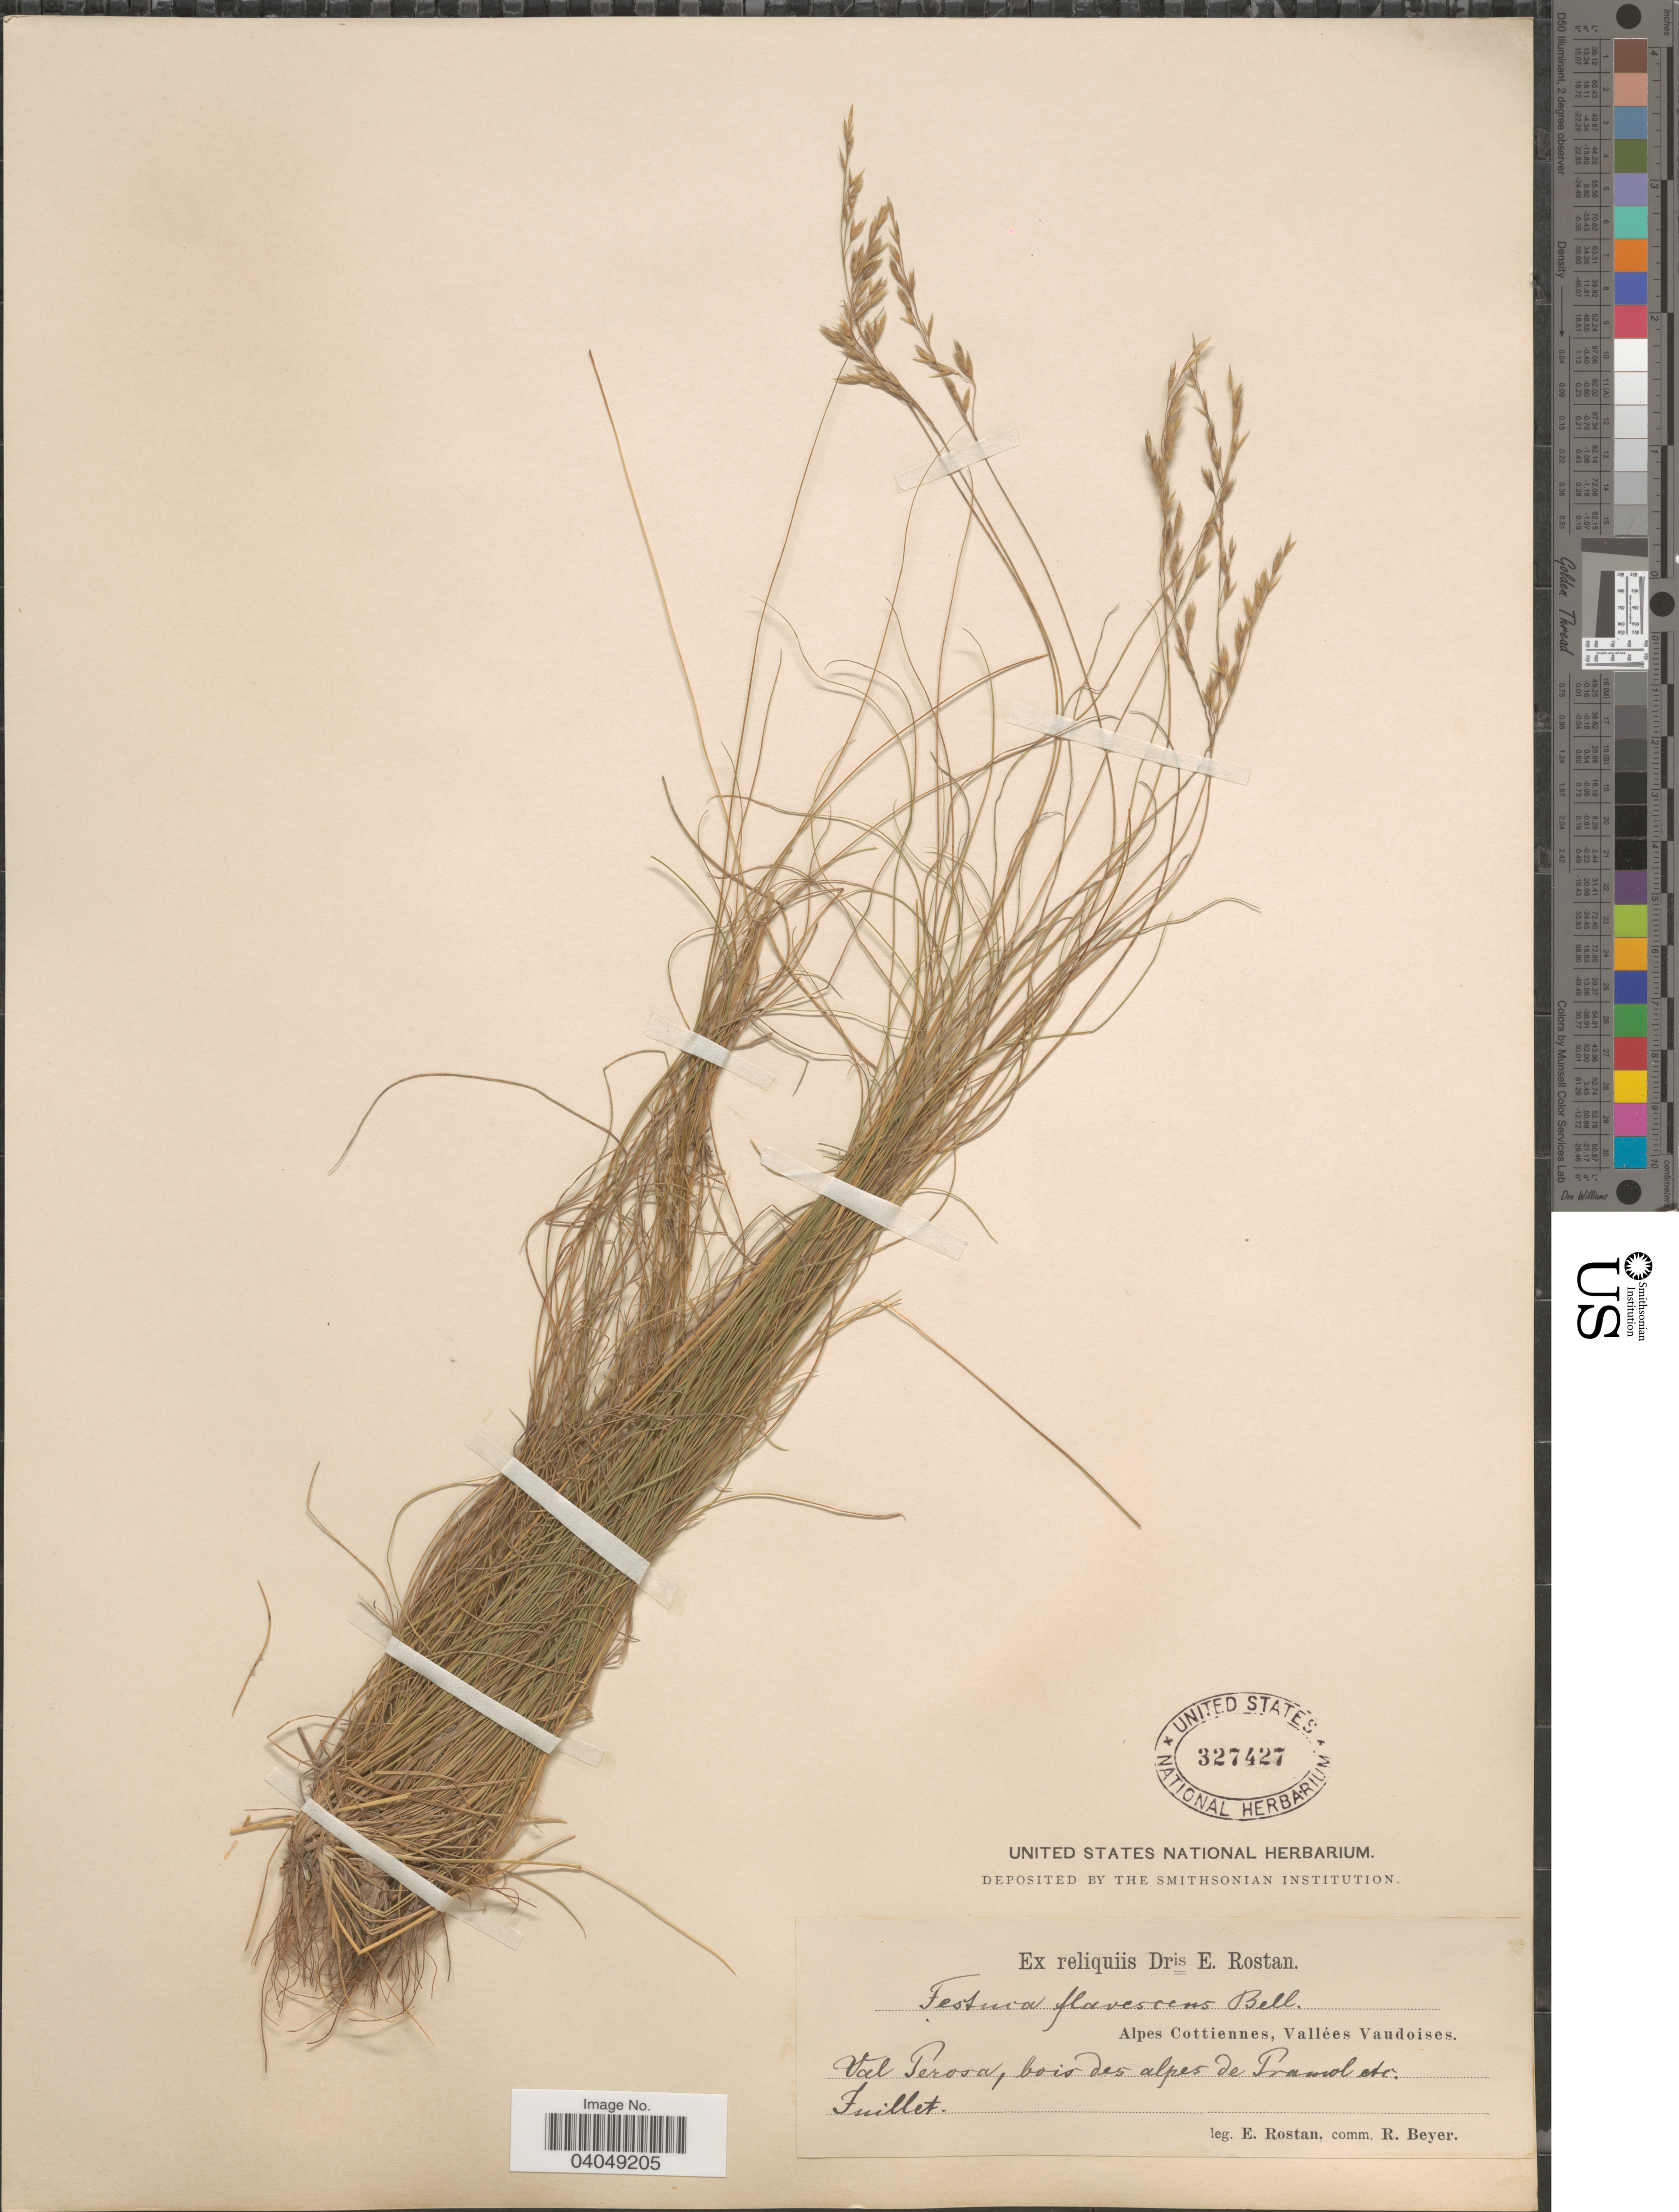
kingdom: Plantae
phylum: Tracheophyta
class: Liliopsida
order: Poales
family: Poaceae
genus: Festuca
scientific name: Festuca flavescens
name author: Bell.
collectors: E. Rostan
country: Italy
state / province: Piedmont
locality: Alpes Cottiennes, Vallées Vaudoises. Val Perosa 9Val Chisone), bois des alpes de Pramol etc.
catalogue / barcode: US 327427